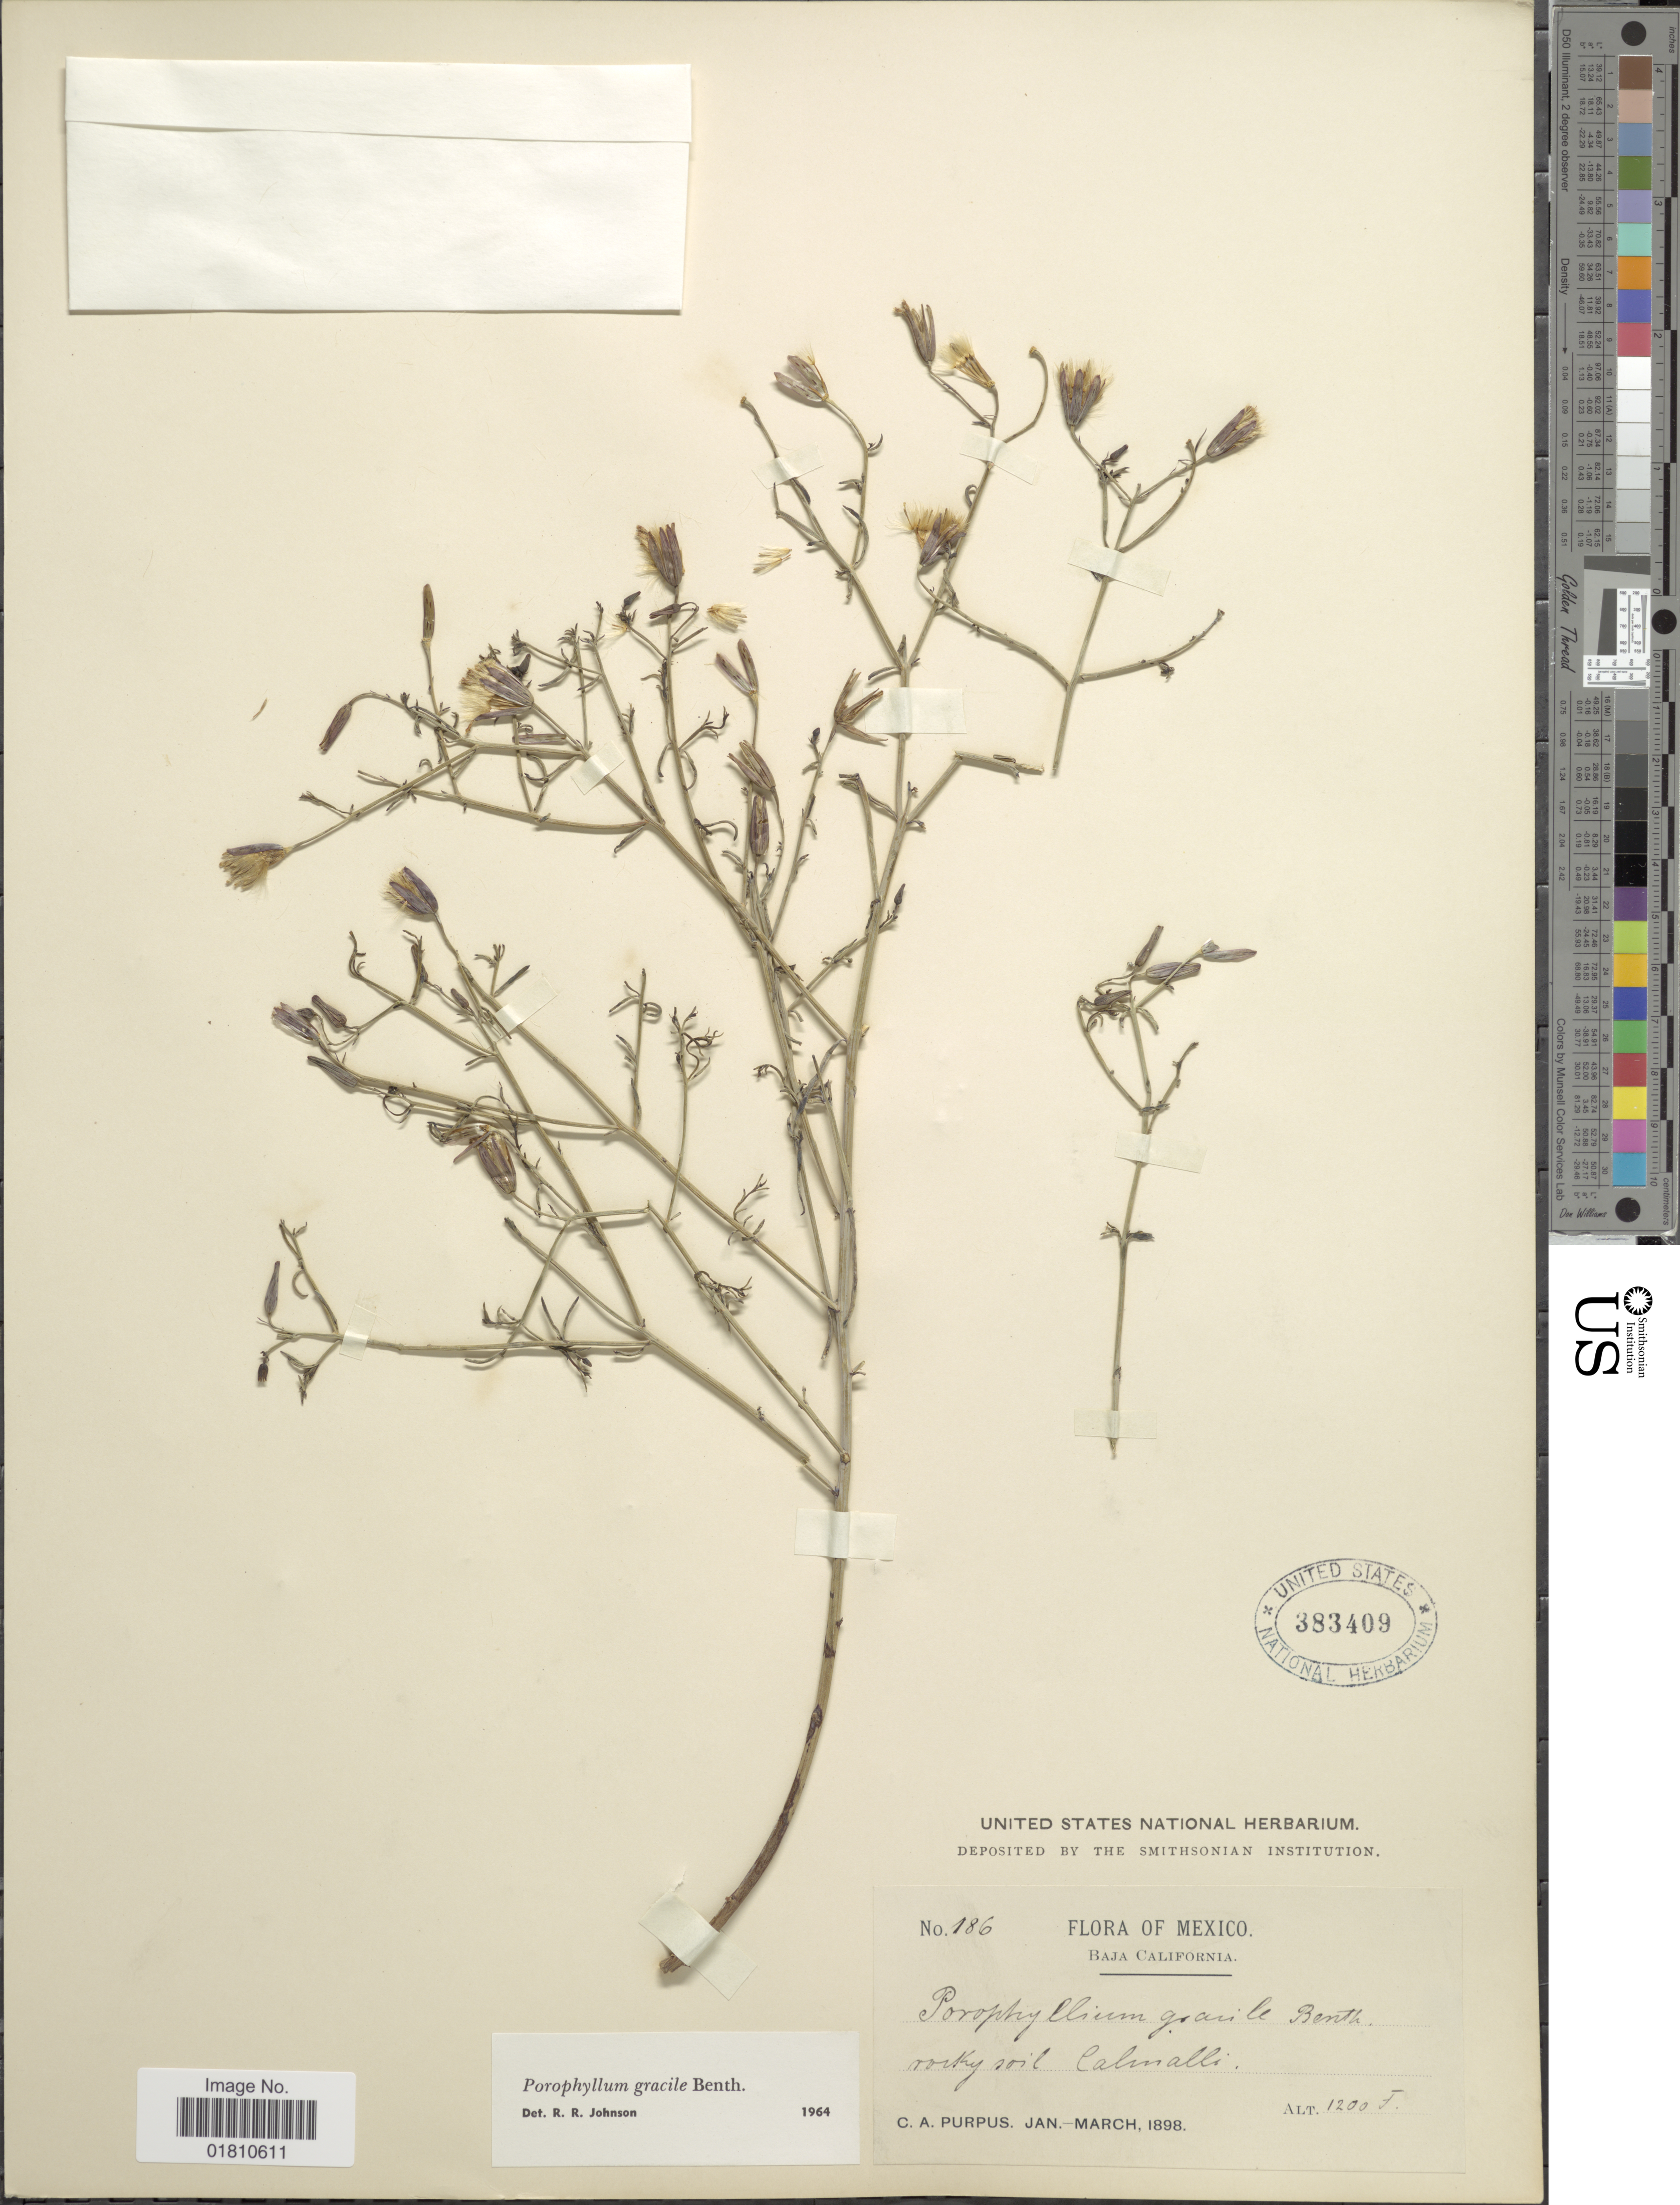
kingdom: Plantae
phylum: Tracheophyta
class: Magnoliopsida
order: Asterales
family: Asteraceae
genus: Porophyllum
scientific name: Porophyllum gracile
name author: Benth.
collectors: C. A. Purpus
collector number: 186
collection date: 1898-01/1898-03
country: Mexico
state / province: Baja California Sur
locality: Rocky soil Calmalli.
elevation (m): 366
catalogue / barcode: US 383409